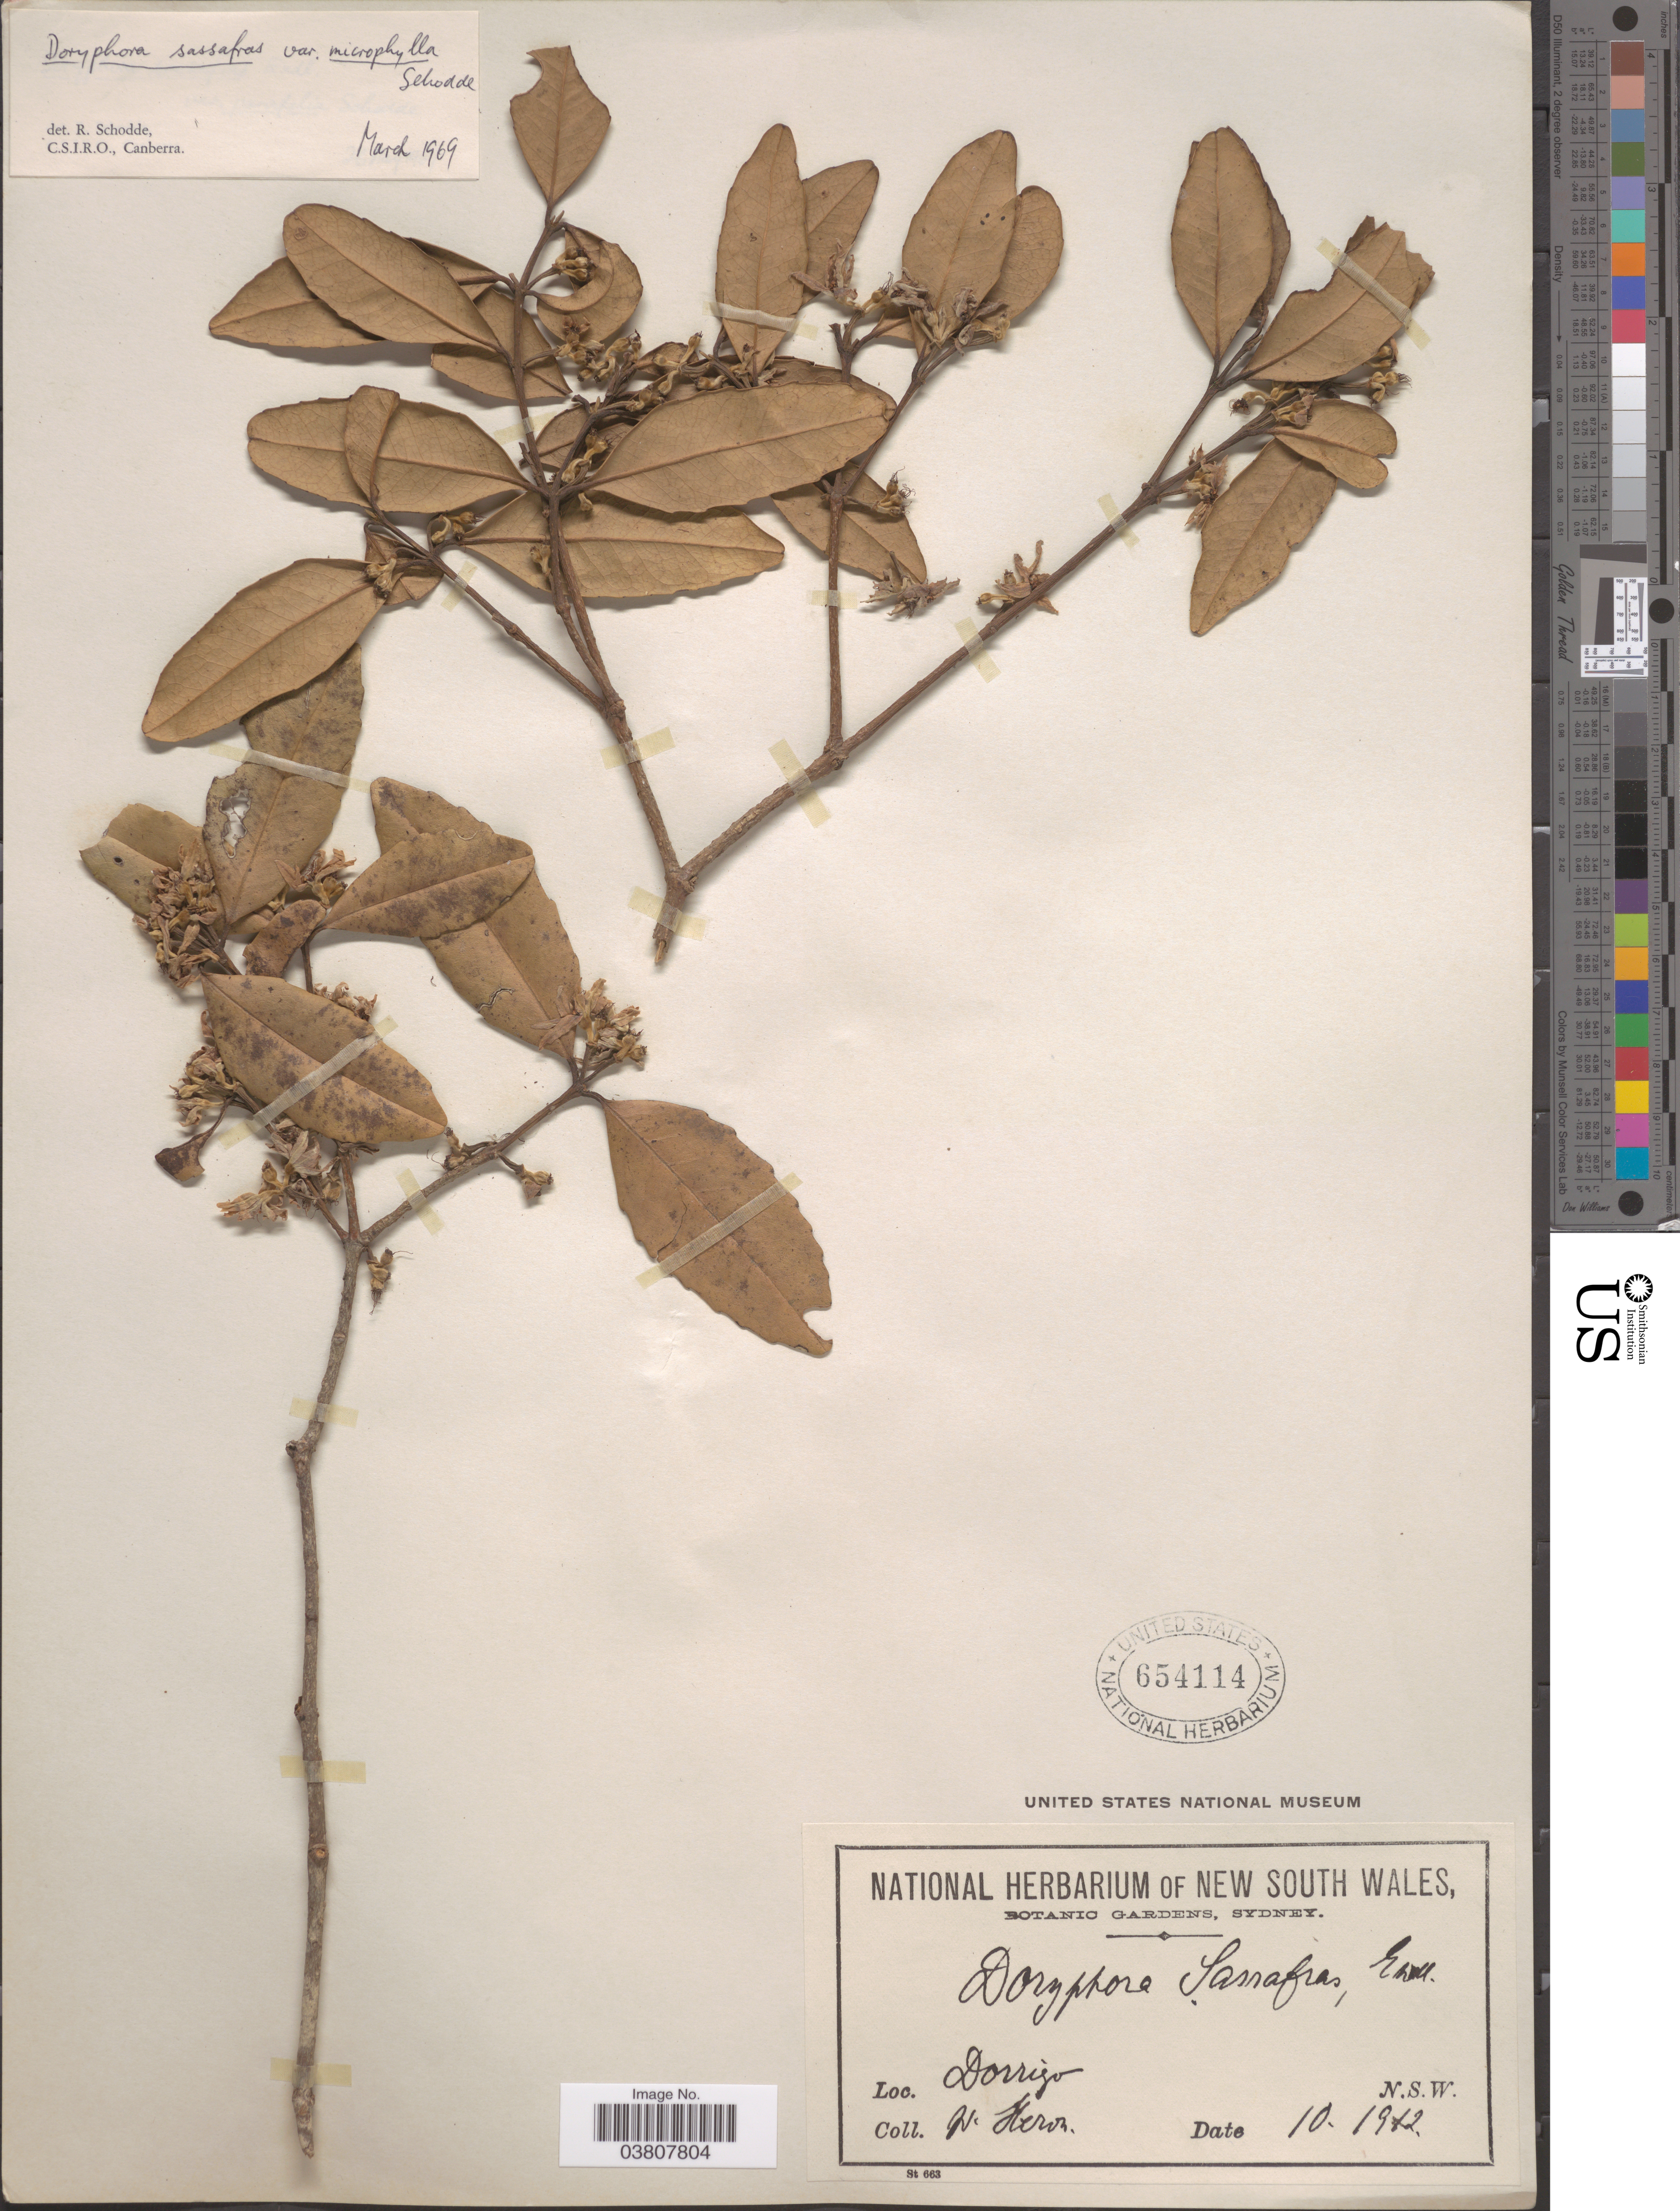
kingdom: Plantae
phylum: Tracheophyta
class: Magnoliopsida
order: Laurales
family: Atherospermataceae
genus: Doryphora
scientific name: Doryphora sassafras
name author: Endl.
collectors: W. Heron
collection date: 1912-10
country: Australia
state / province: New South Wales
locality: Dorrigo.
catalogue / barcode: US 654114